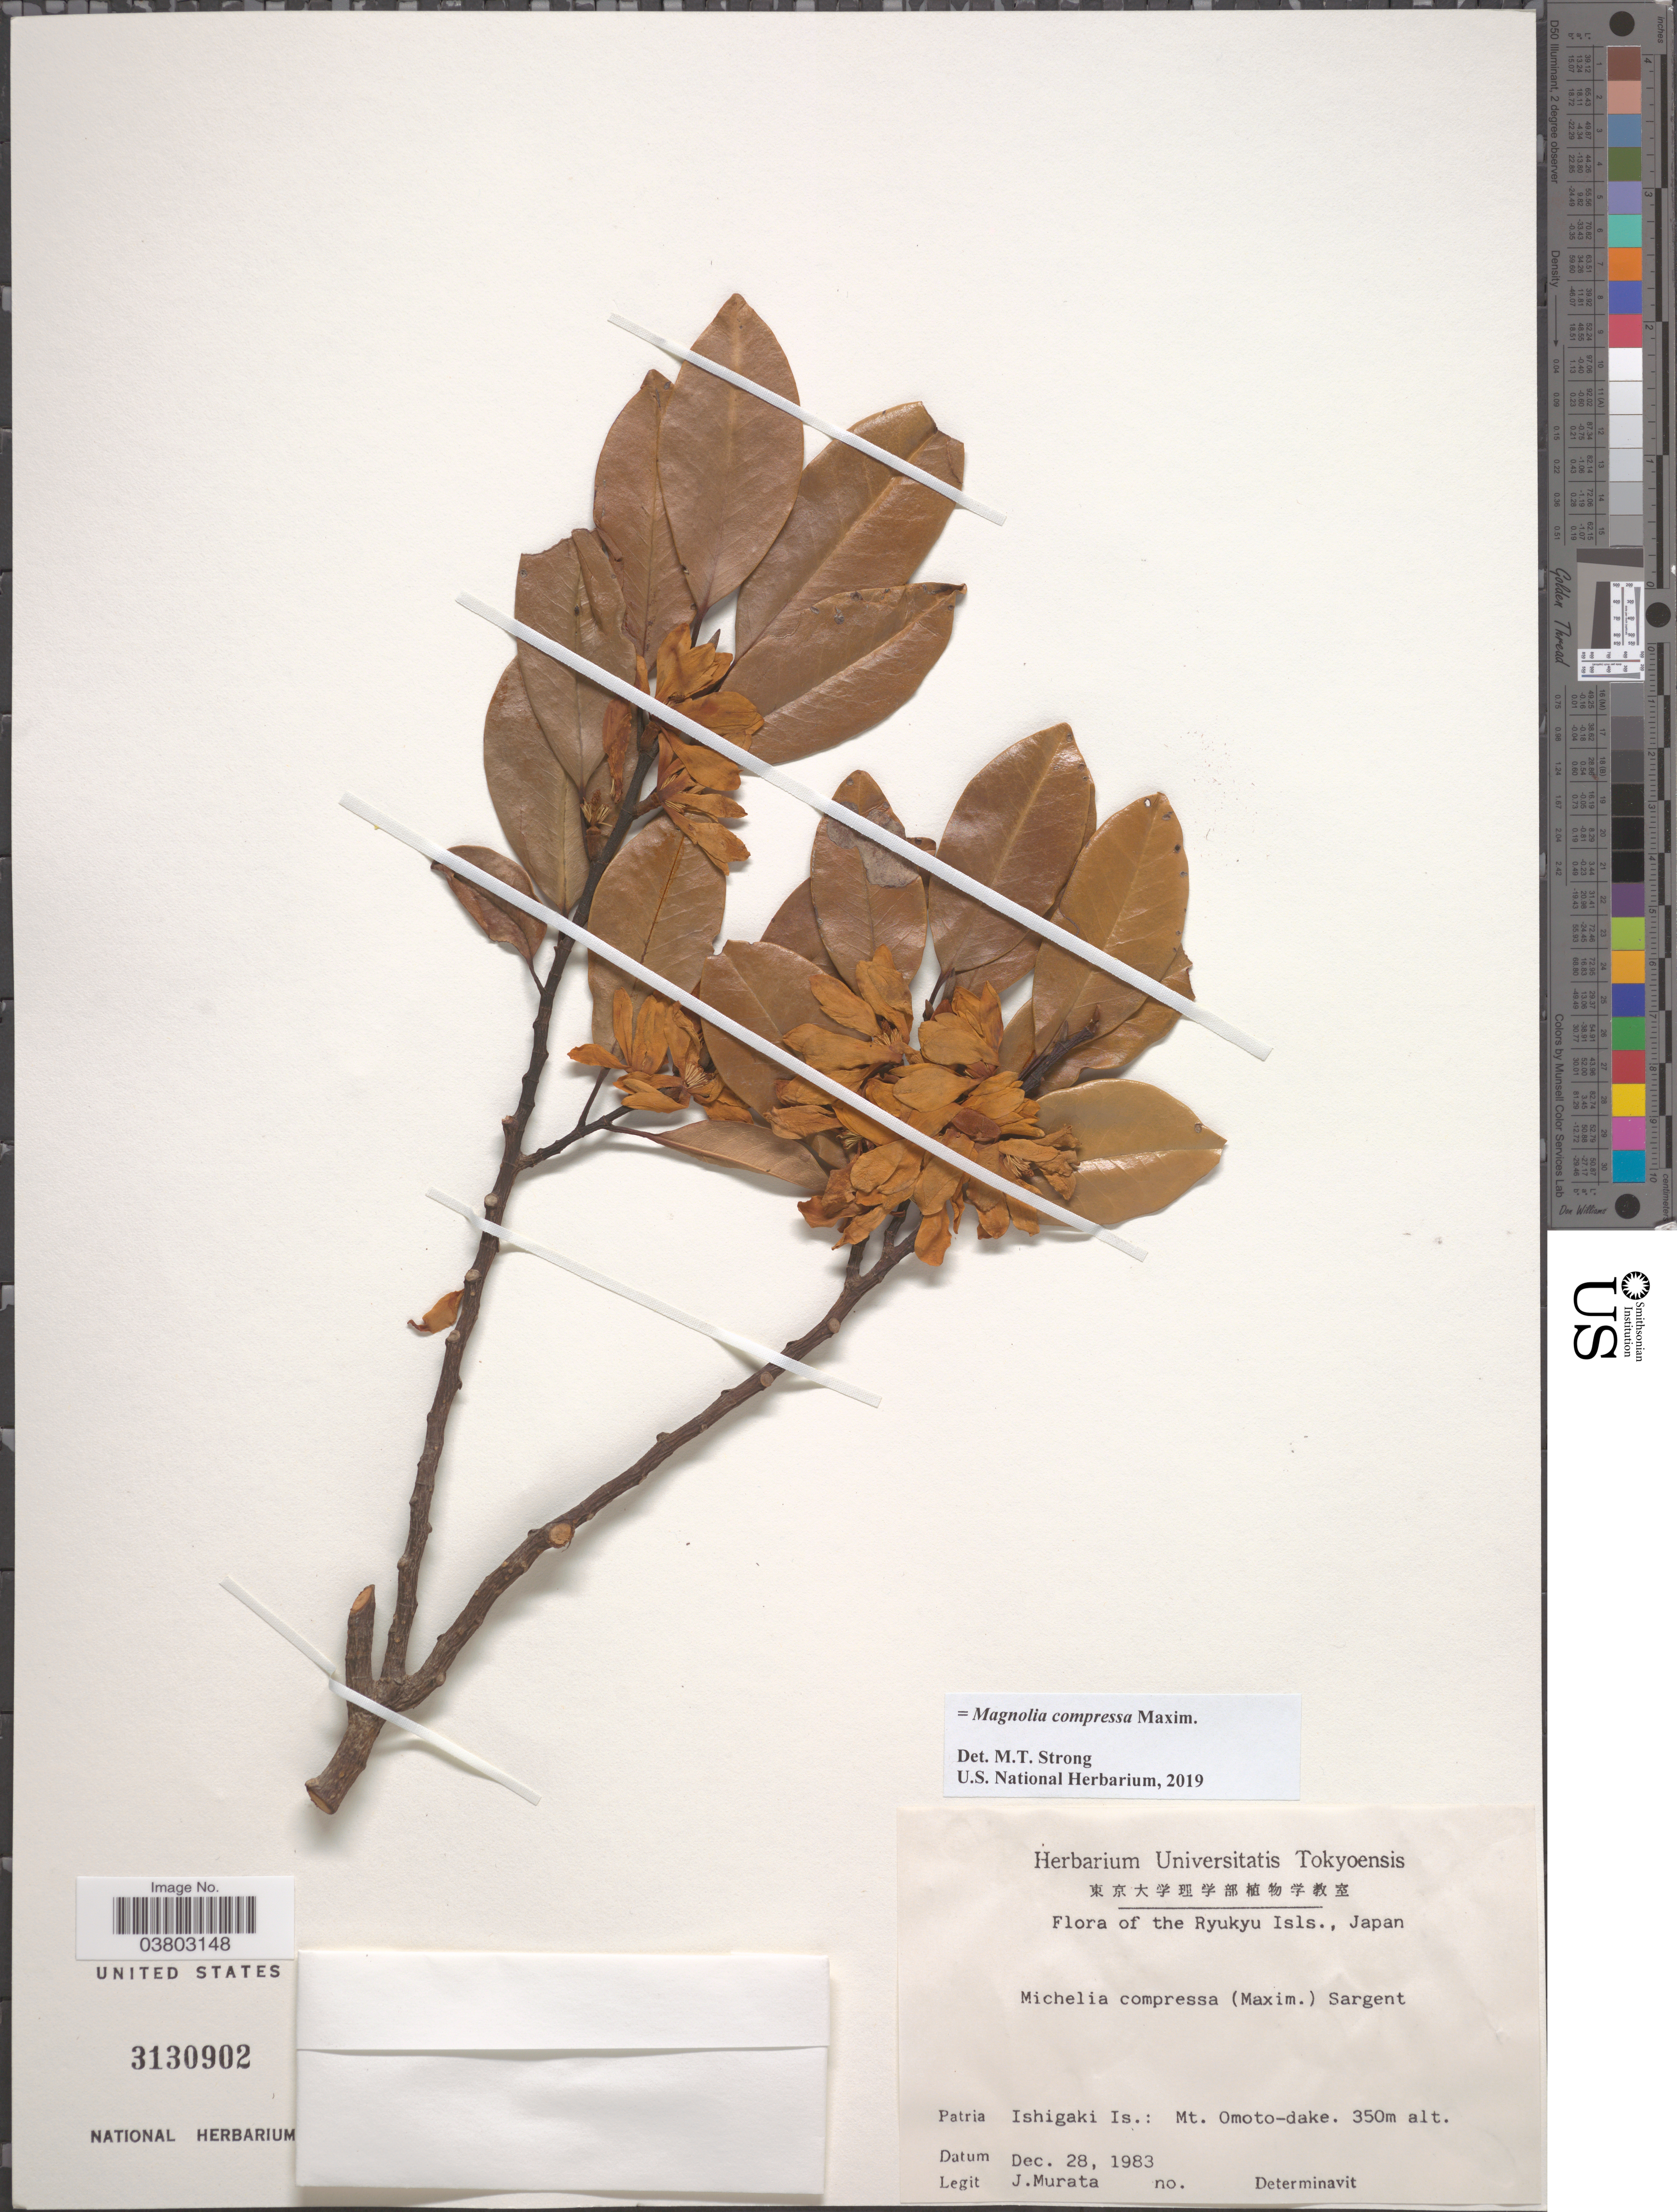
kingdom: Plantae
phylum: Tracheophyta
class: Magnoliopsida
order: Magnoliales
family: Magnoliaceae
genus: Magnolia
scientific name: Magnolia compressa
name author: Maxim.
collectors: J. Murata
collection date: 1983-12-28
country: Japan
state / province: Okinawa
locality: The Ryukyu Isls. Ishigaki Is.: Mt. Omoto-dake.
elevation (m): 350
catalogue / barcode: US 3130902